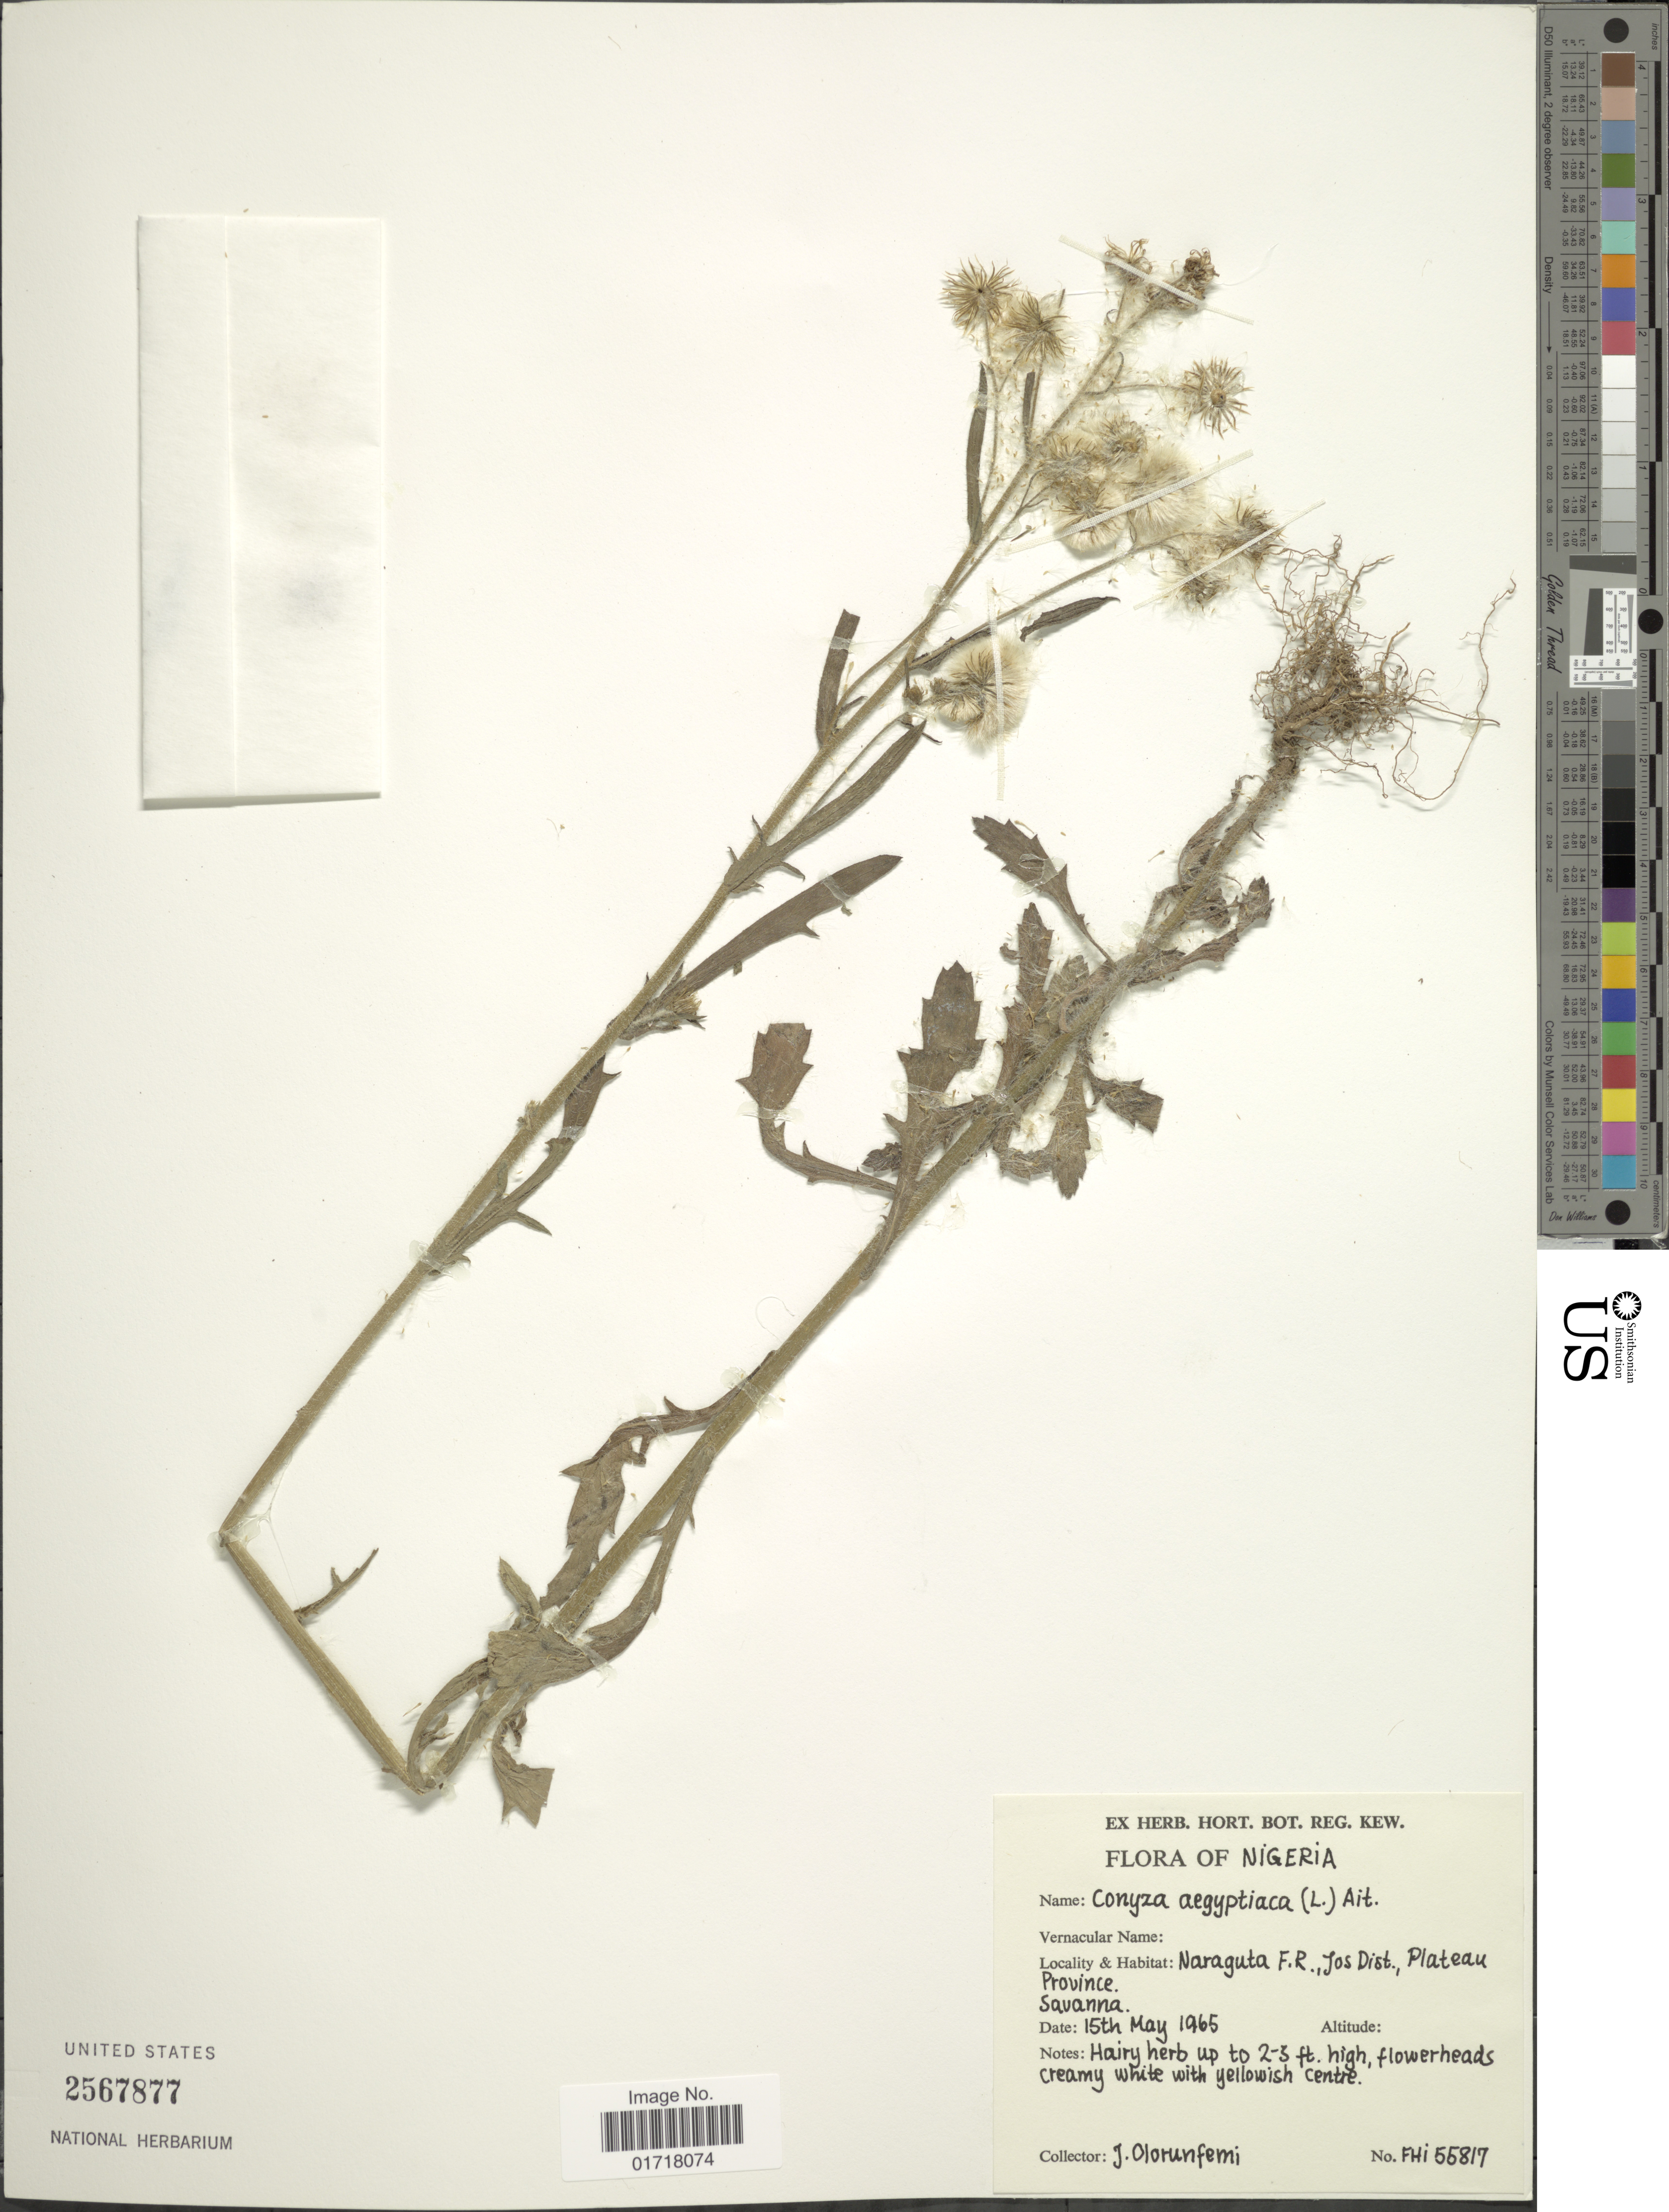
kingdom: Plantae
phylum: Tracheophyta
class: Magnoliopsida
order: Asterales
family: Asteraceae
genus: Conyza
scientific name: Conyza aegyptiaca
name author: (L.) Aiton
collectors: J. Olorunfemi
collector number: FHI 55817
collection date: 1965-05-15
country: Nigeria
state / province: Plateau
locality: Naraguta F. R., Jos Dist., Plateau Province, Savanna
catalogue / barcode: US 2567877